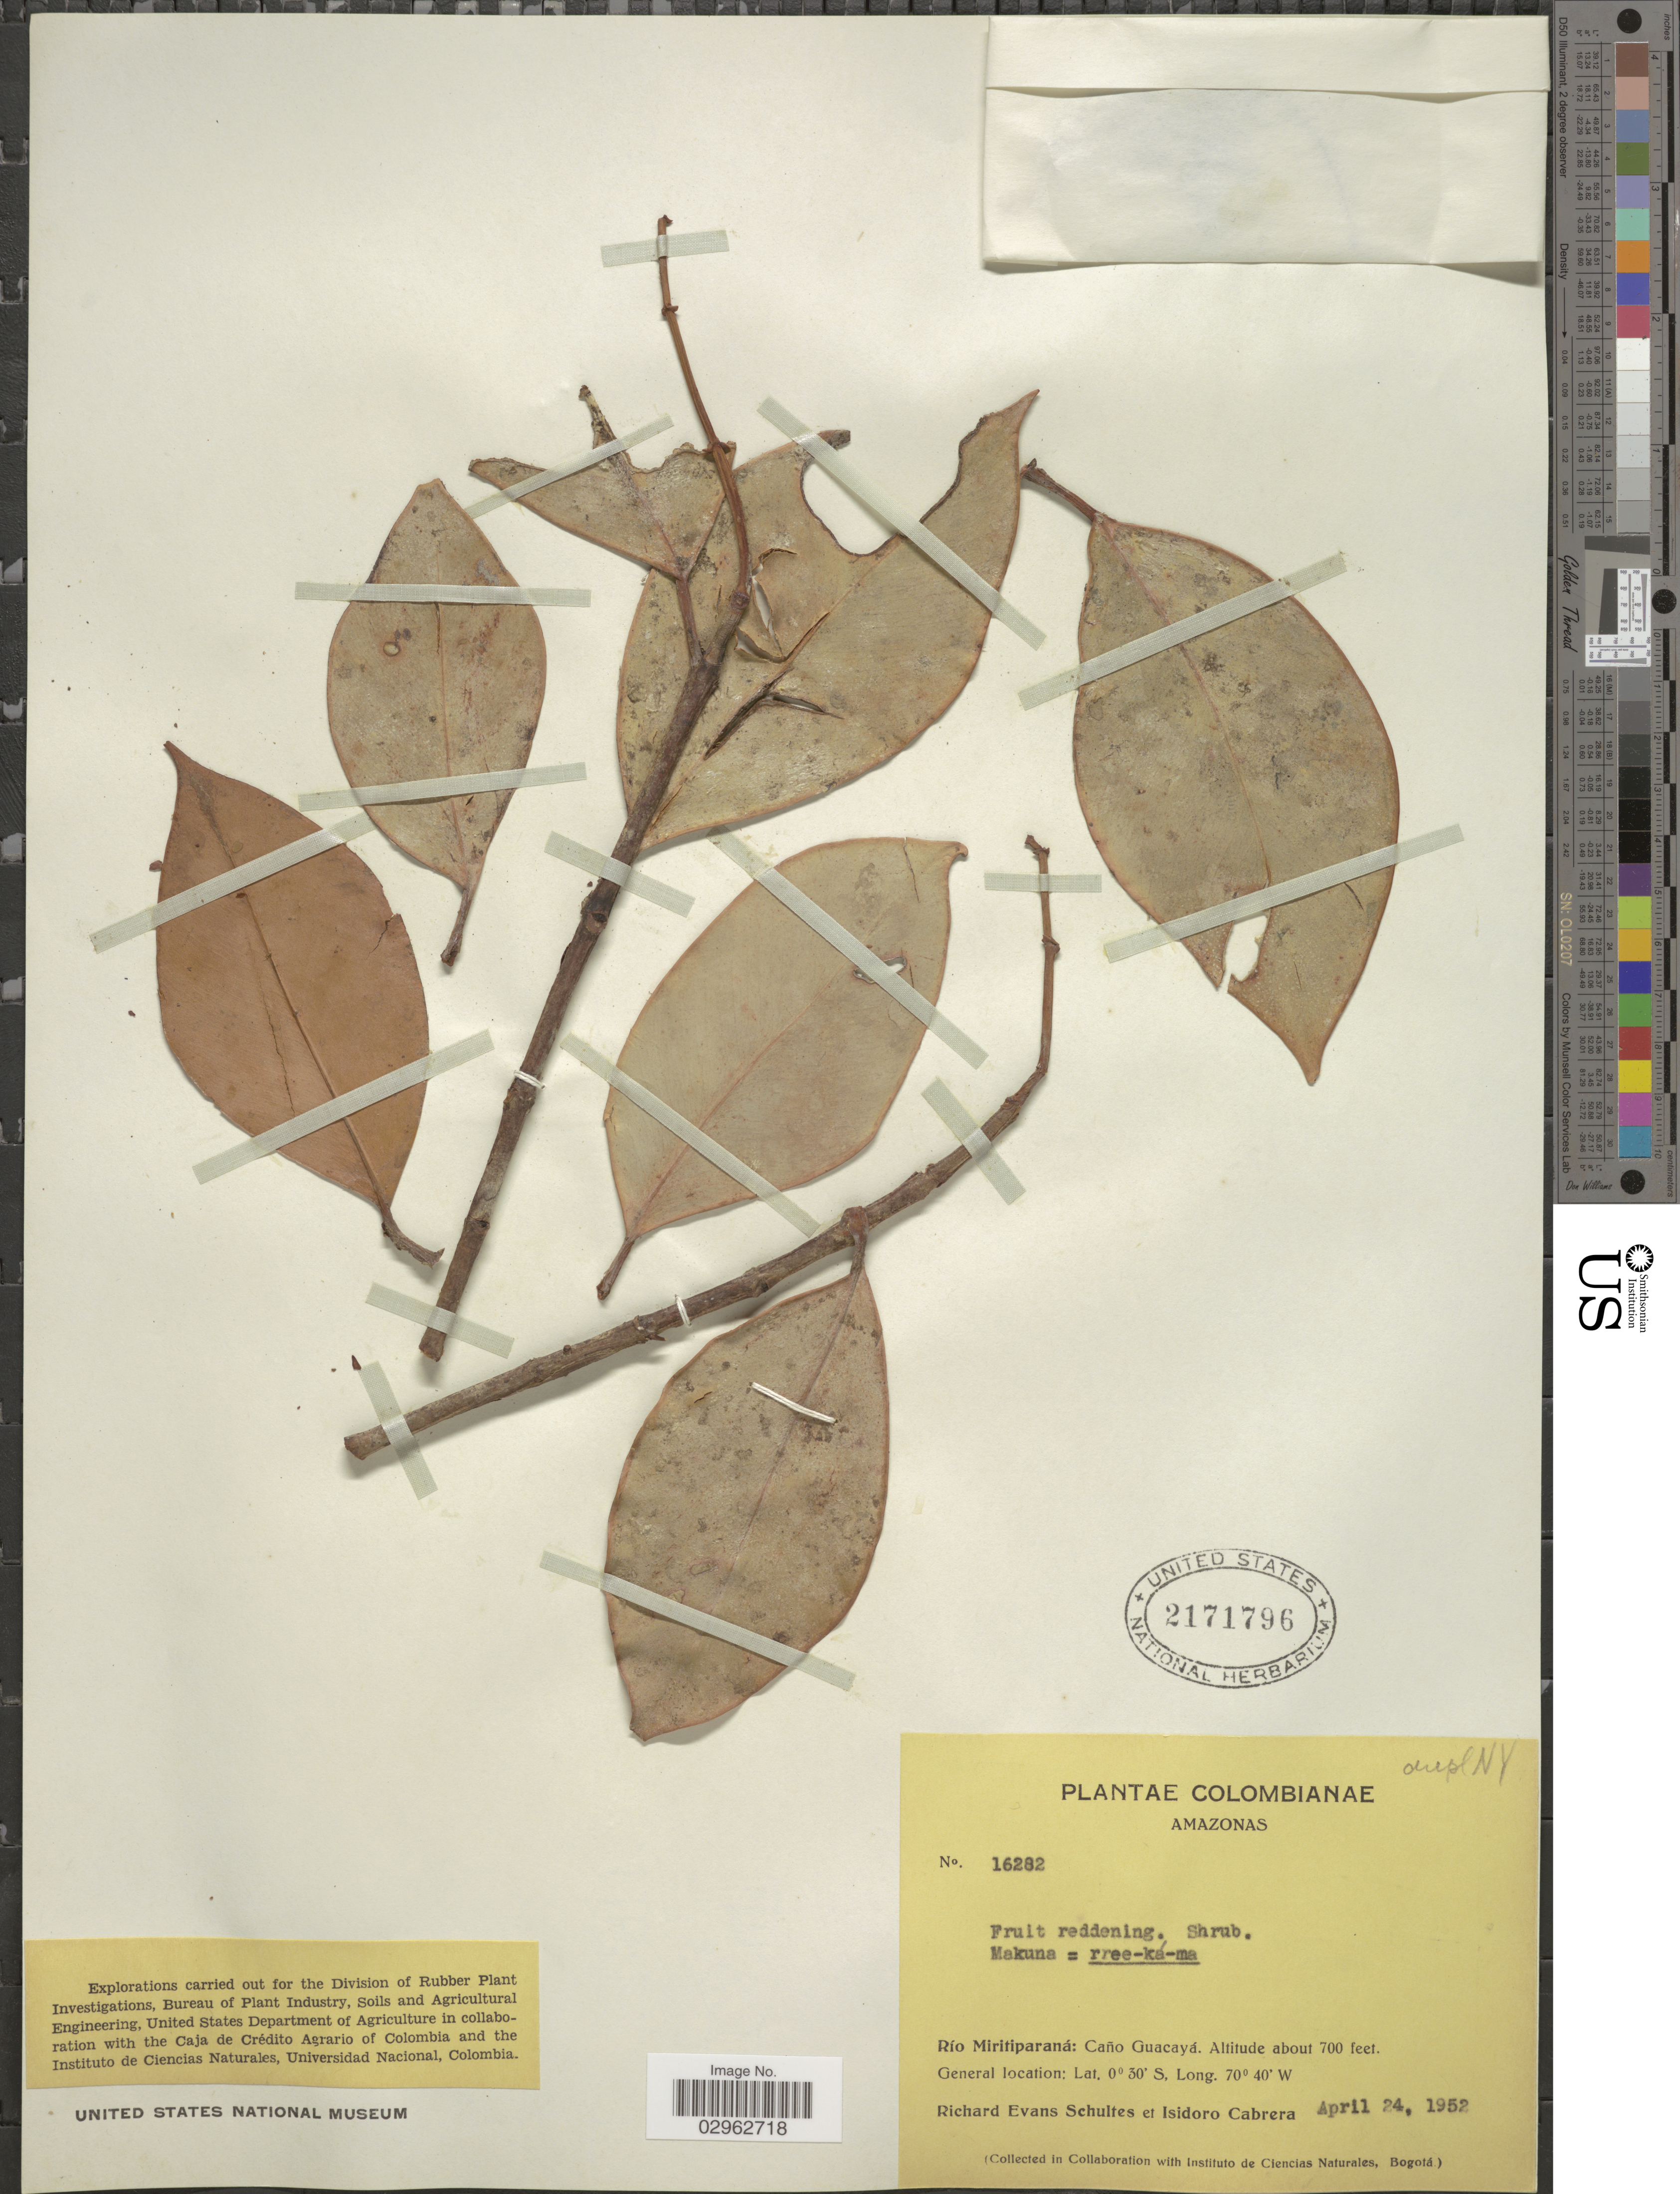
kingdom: Plantae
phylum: Tracheophyta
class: Magnoliopsida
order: Malpighiales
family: Clusiaceae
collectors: R. E. Schultes & I. Cabrera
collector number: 16282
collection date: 1952-04-24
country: Colombia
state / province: Amazônas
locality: Río Miritiparaná: Caño Guacayá.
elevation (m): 213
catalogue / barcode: US 2171796